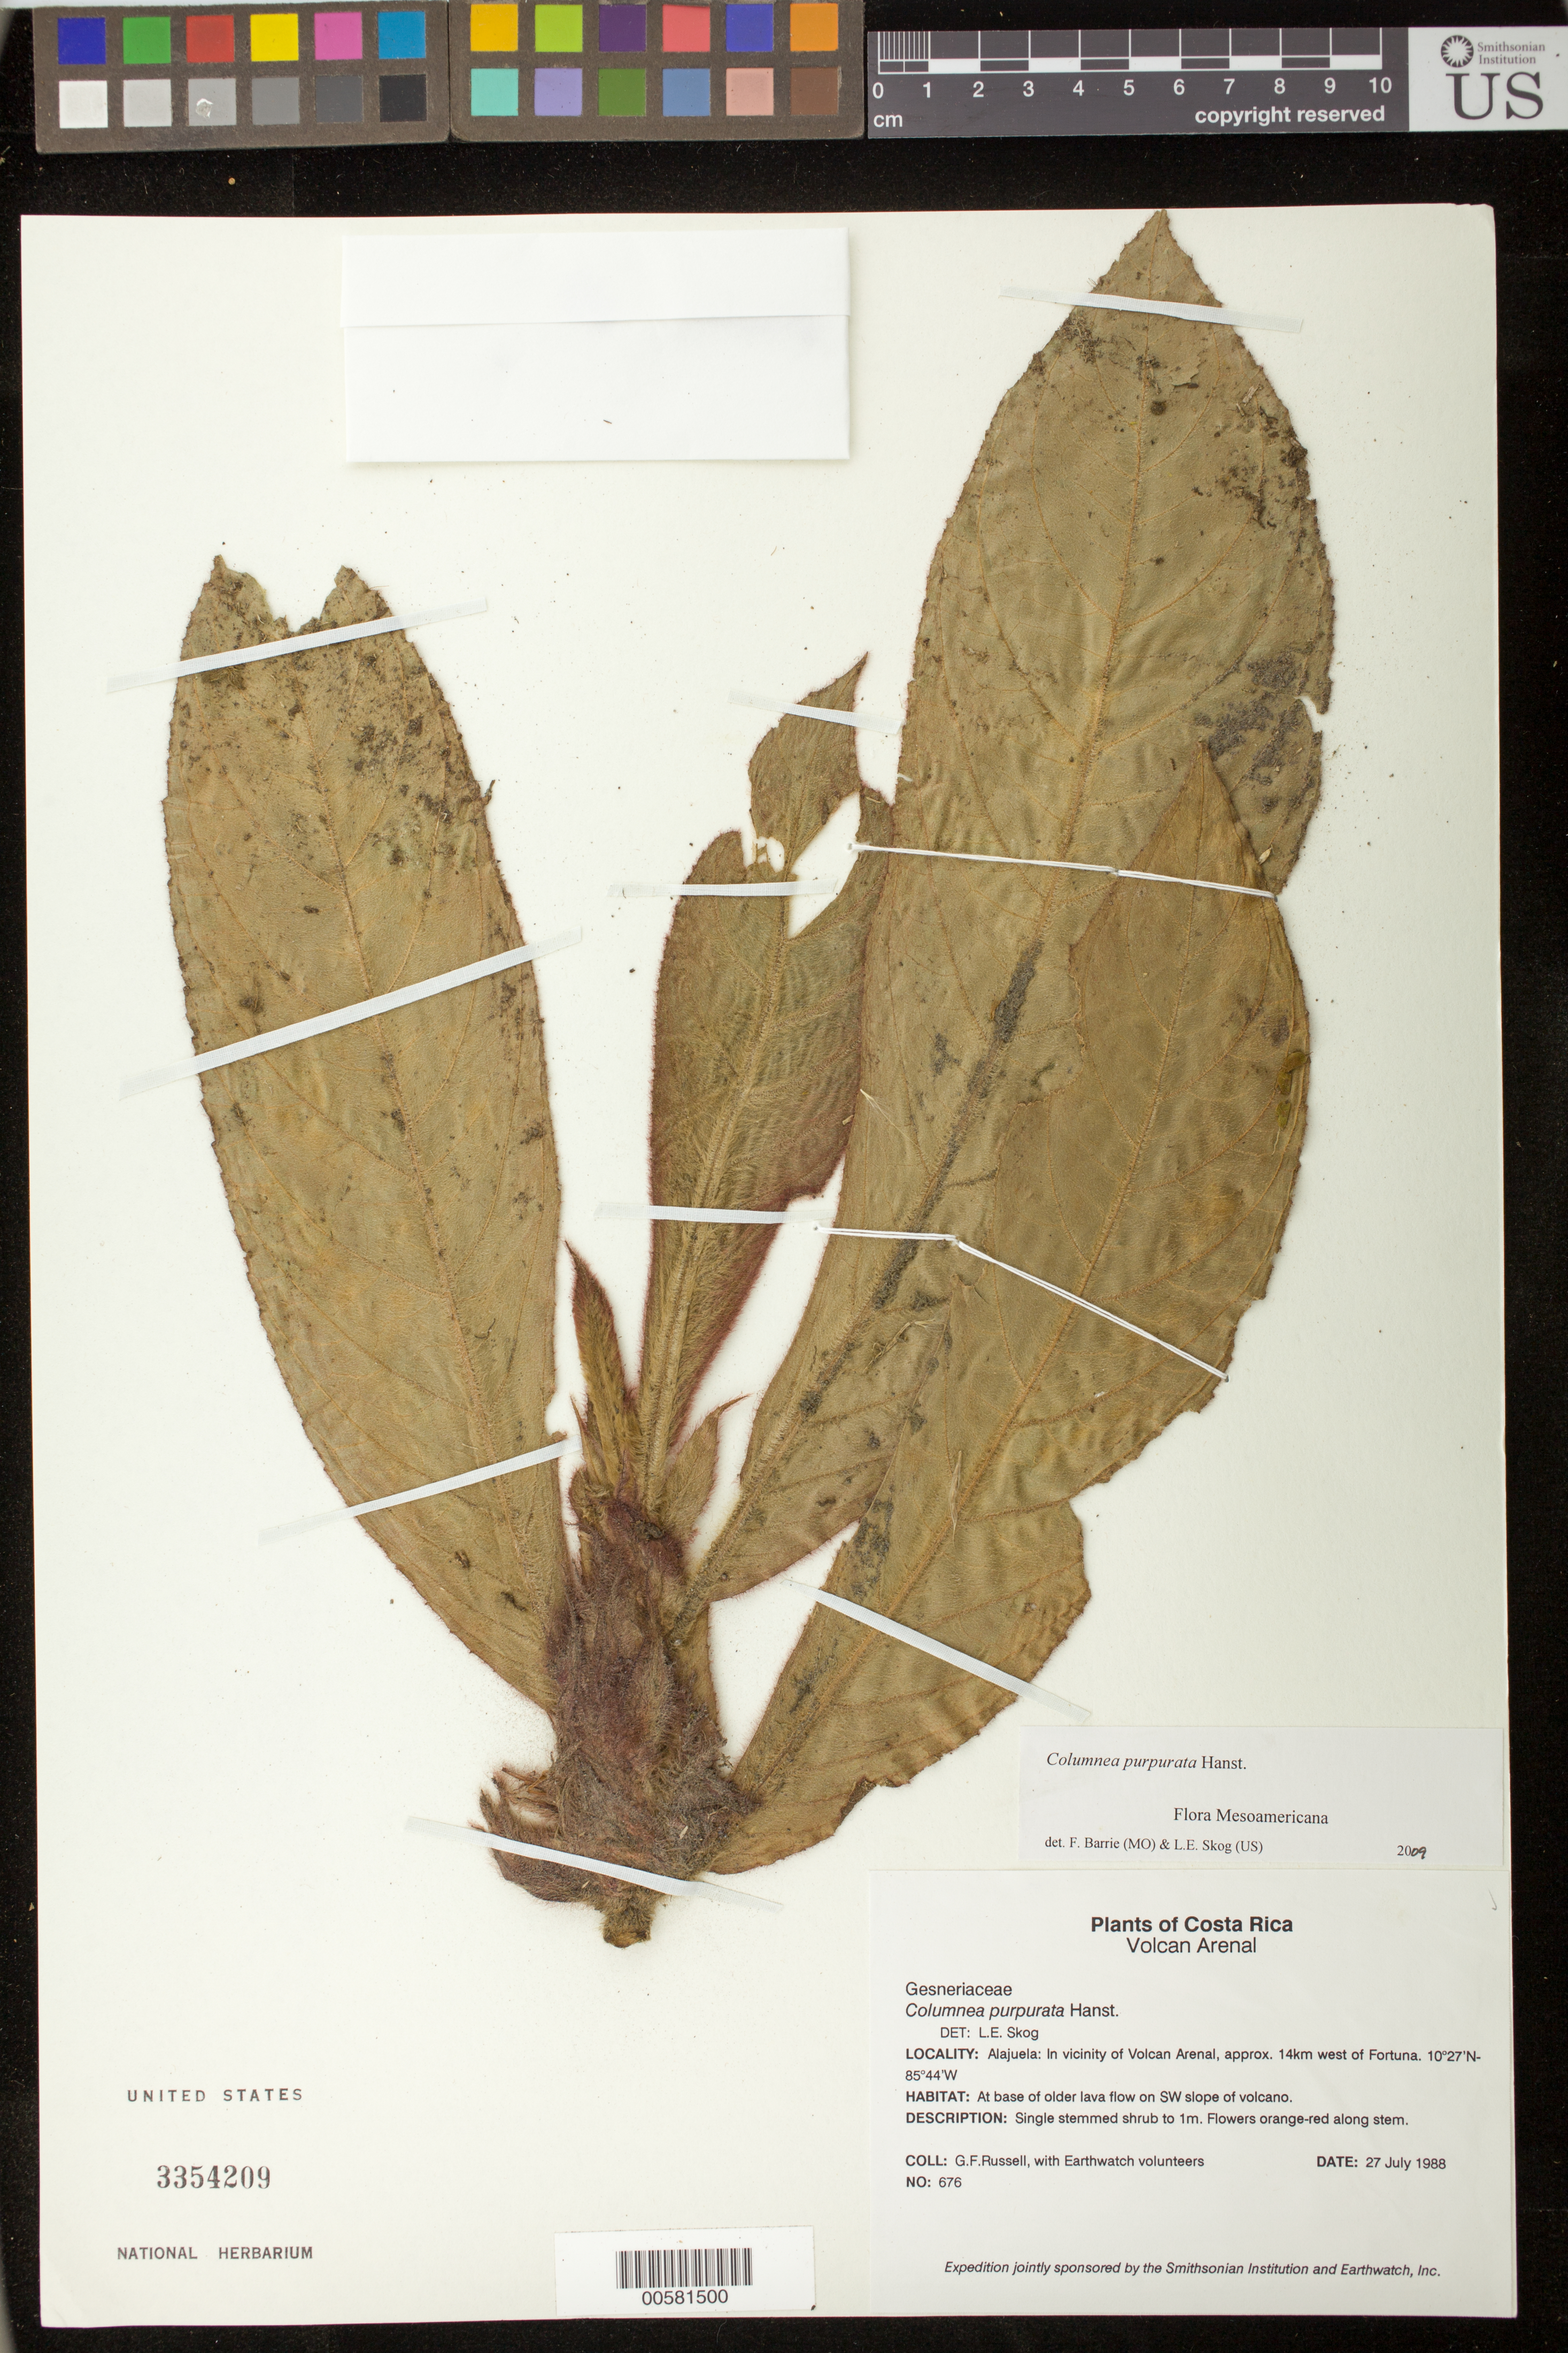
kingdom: Plantae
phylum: Tracheophyta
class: Magnoliopsida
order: Lamiales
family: Gesneriaceae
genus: Columnea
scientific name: Columnea purpurata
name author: Hanst.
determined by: Skog, Laurence E.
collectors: G. Russell & Earthwatch Volunteers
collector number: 676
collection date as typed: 27 Jul 1988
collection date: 1988-07-27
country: Costa Rica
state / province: Alajuela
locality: Volcan Arenal; in vicinity of Volcan Arenal, approx. 14 km W of Fortuna, at base of older lava flow on SW slope of volcano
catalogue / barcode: US 3354209